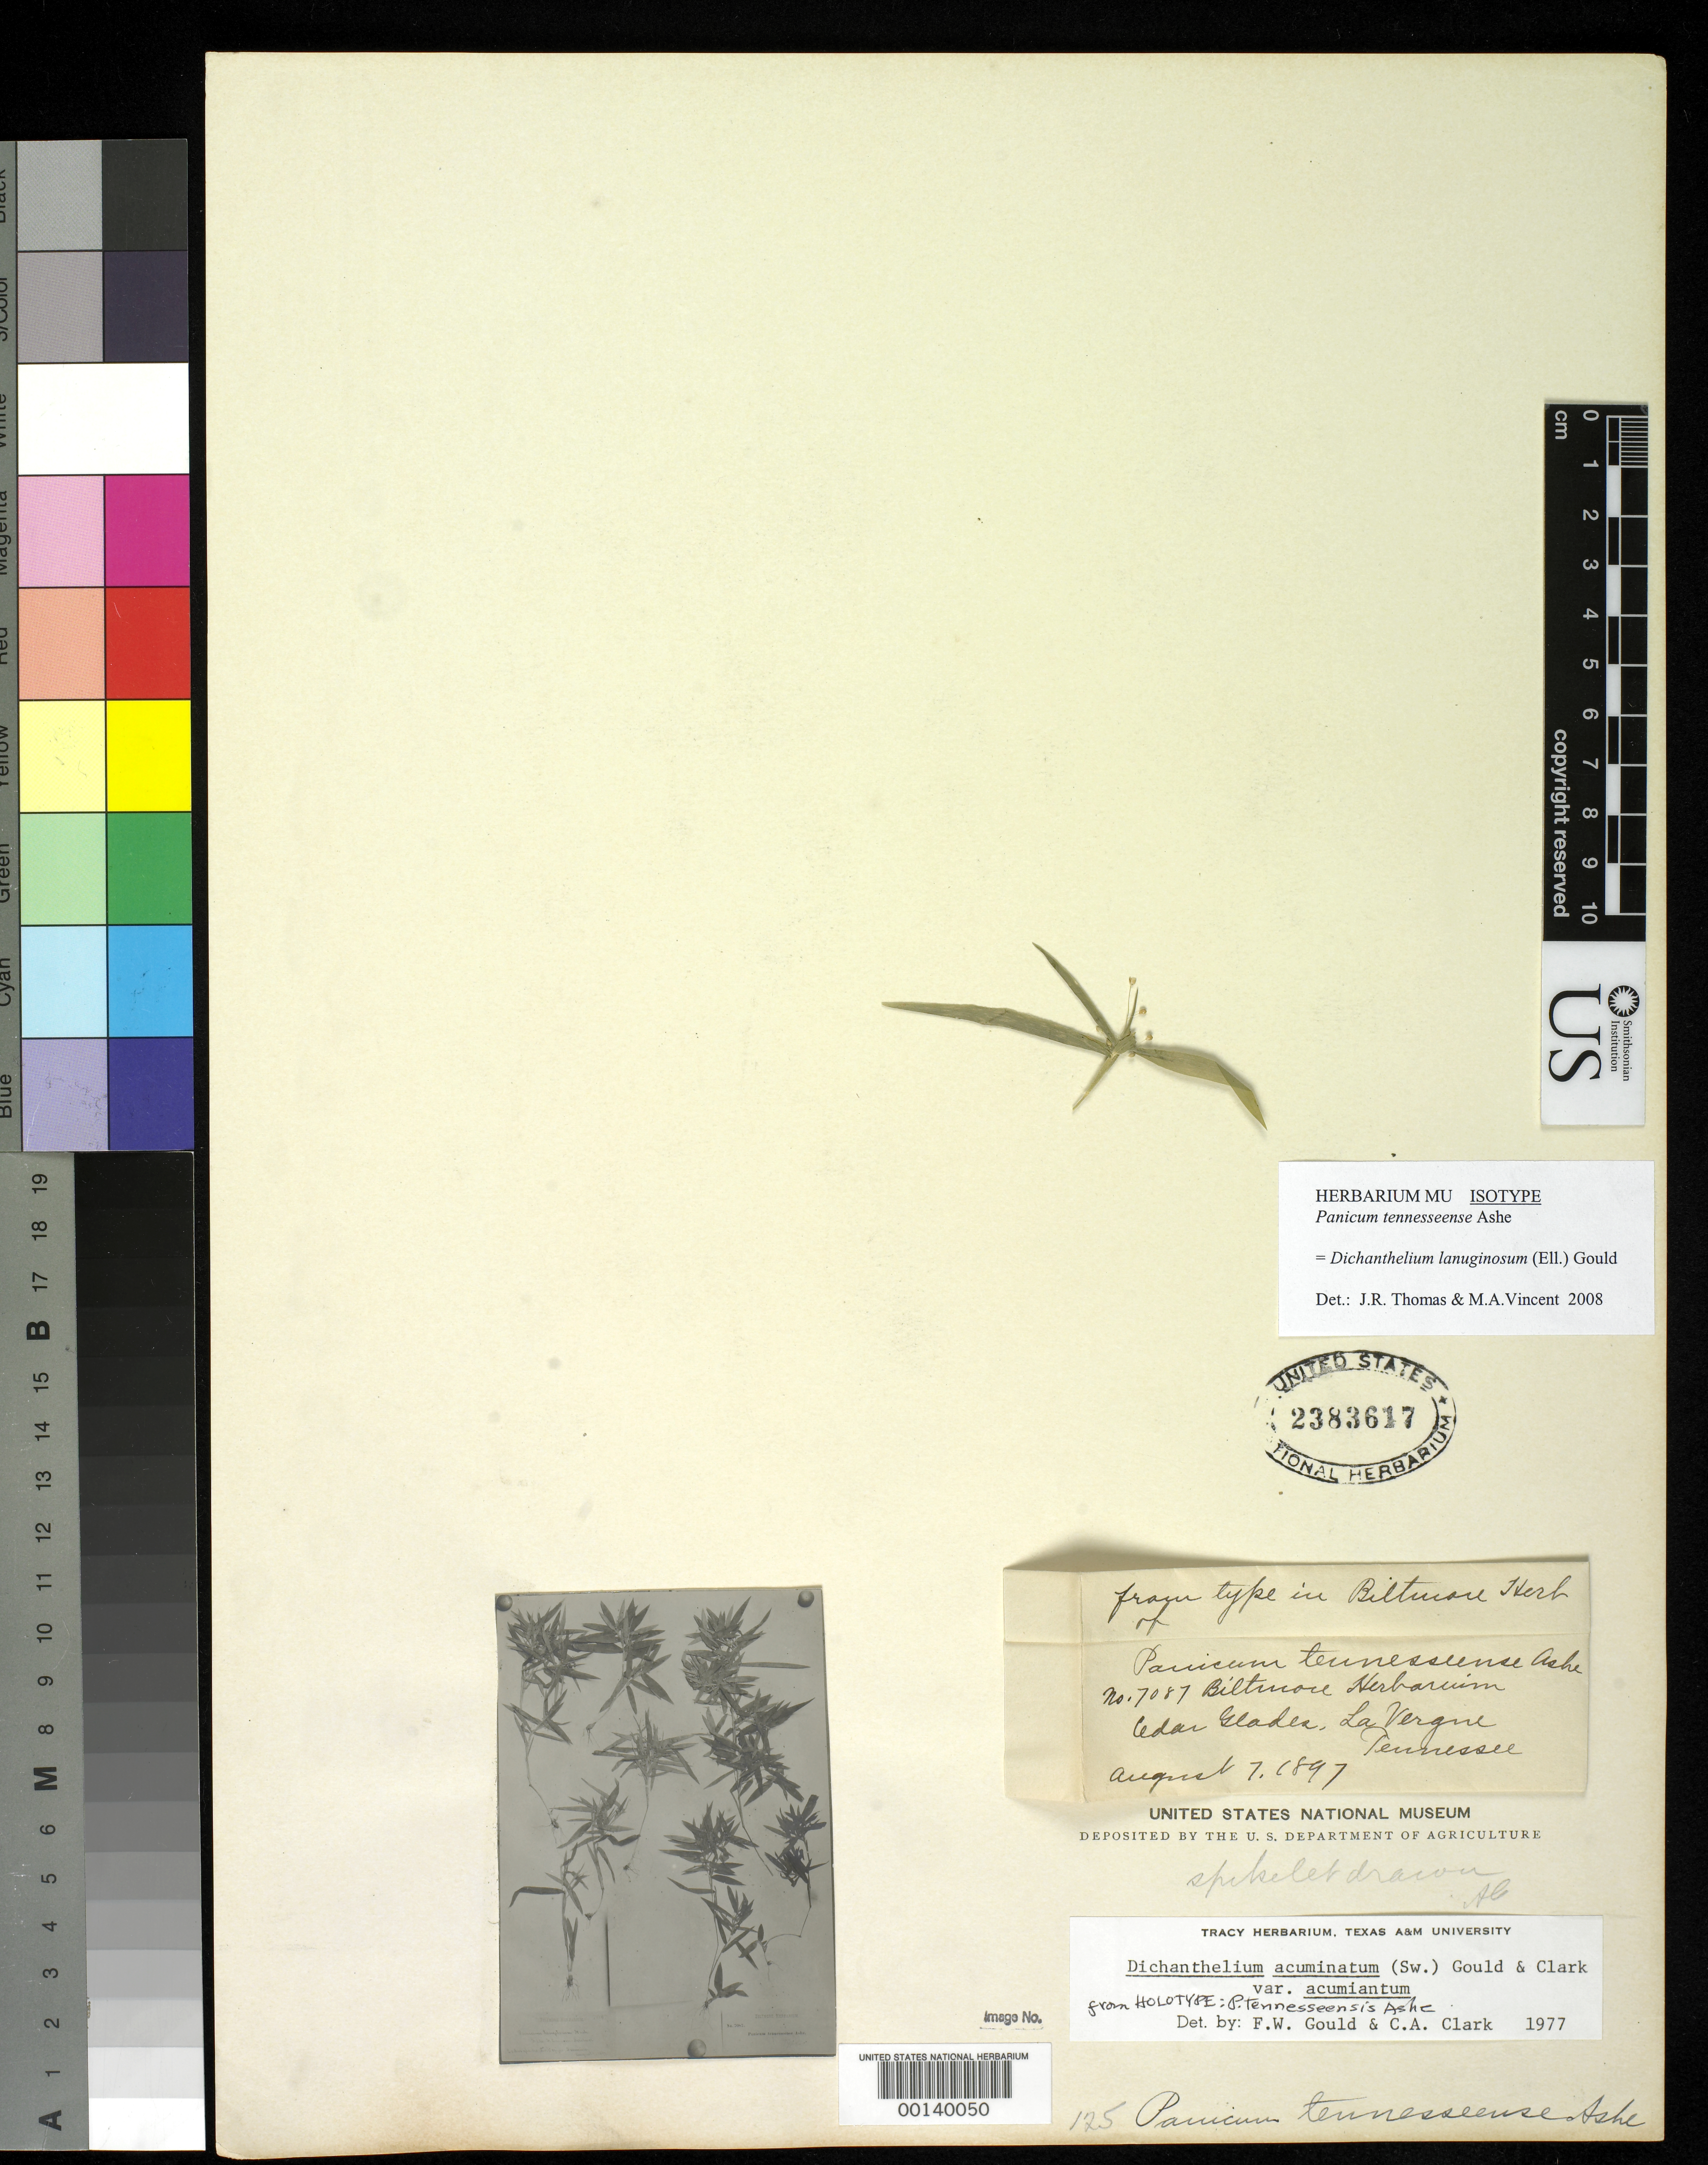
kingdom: Plantae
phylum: Tracheophyta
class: Liliopsida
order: Poales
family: Poaceae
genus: Panicum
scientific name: Panicum tennesseense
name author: Ashe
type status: Isotype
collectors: ex herb. Biltmore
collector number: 7087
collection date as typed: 07 Aug 1897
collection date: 1897-08-07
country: United States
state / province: Tennessee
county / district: Rutherford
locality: Cedar Glades La Vergne.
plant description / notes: Photograph and fragmentary material of holotype specimen ex Biltmore herbarium.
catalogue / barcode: US 2383617